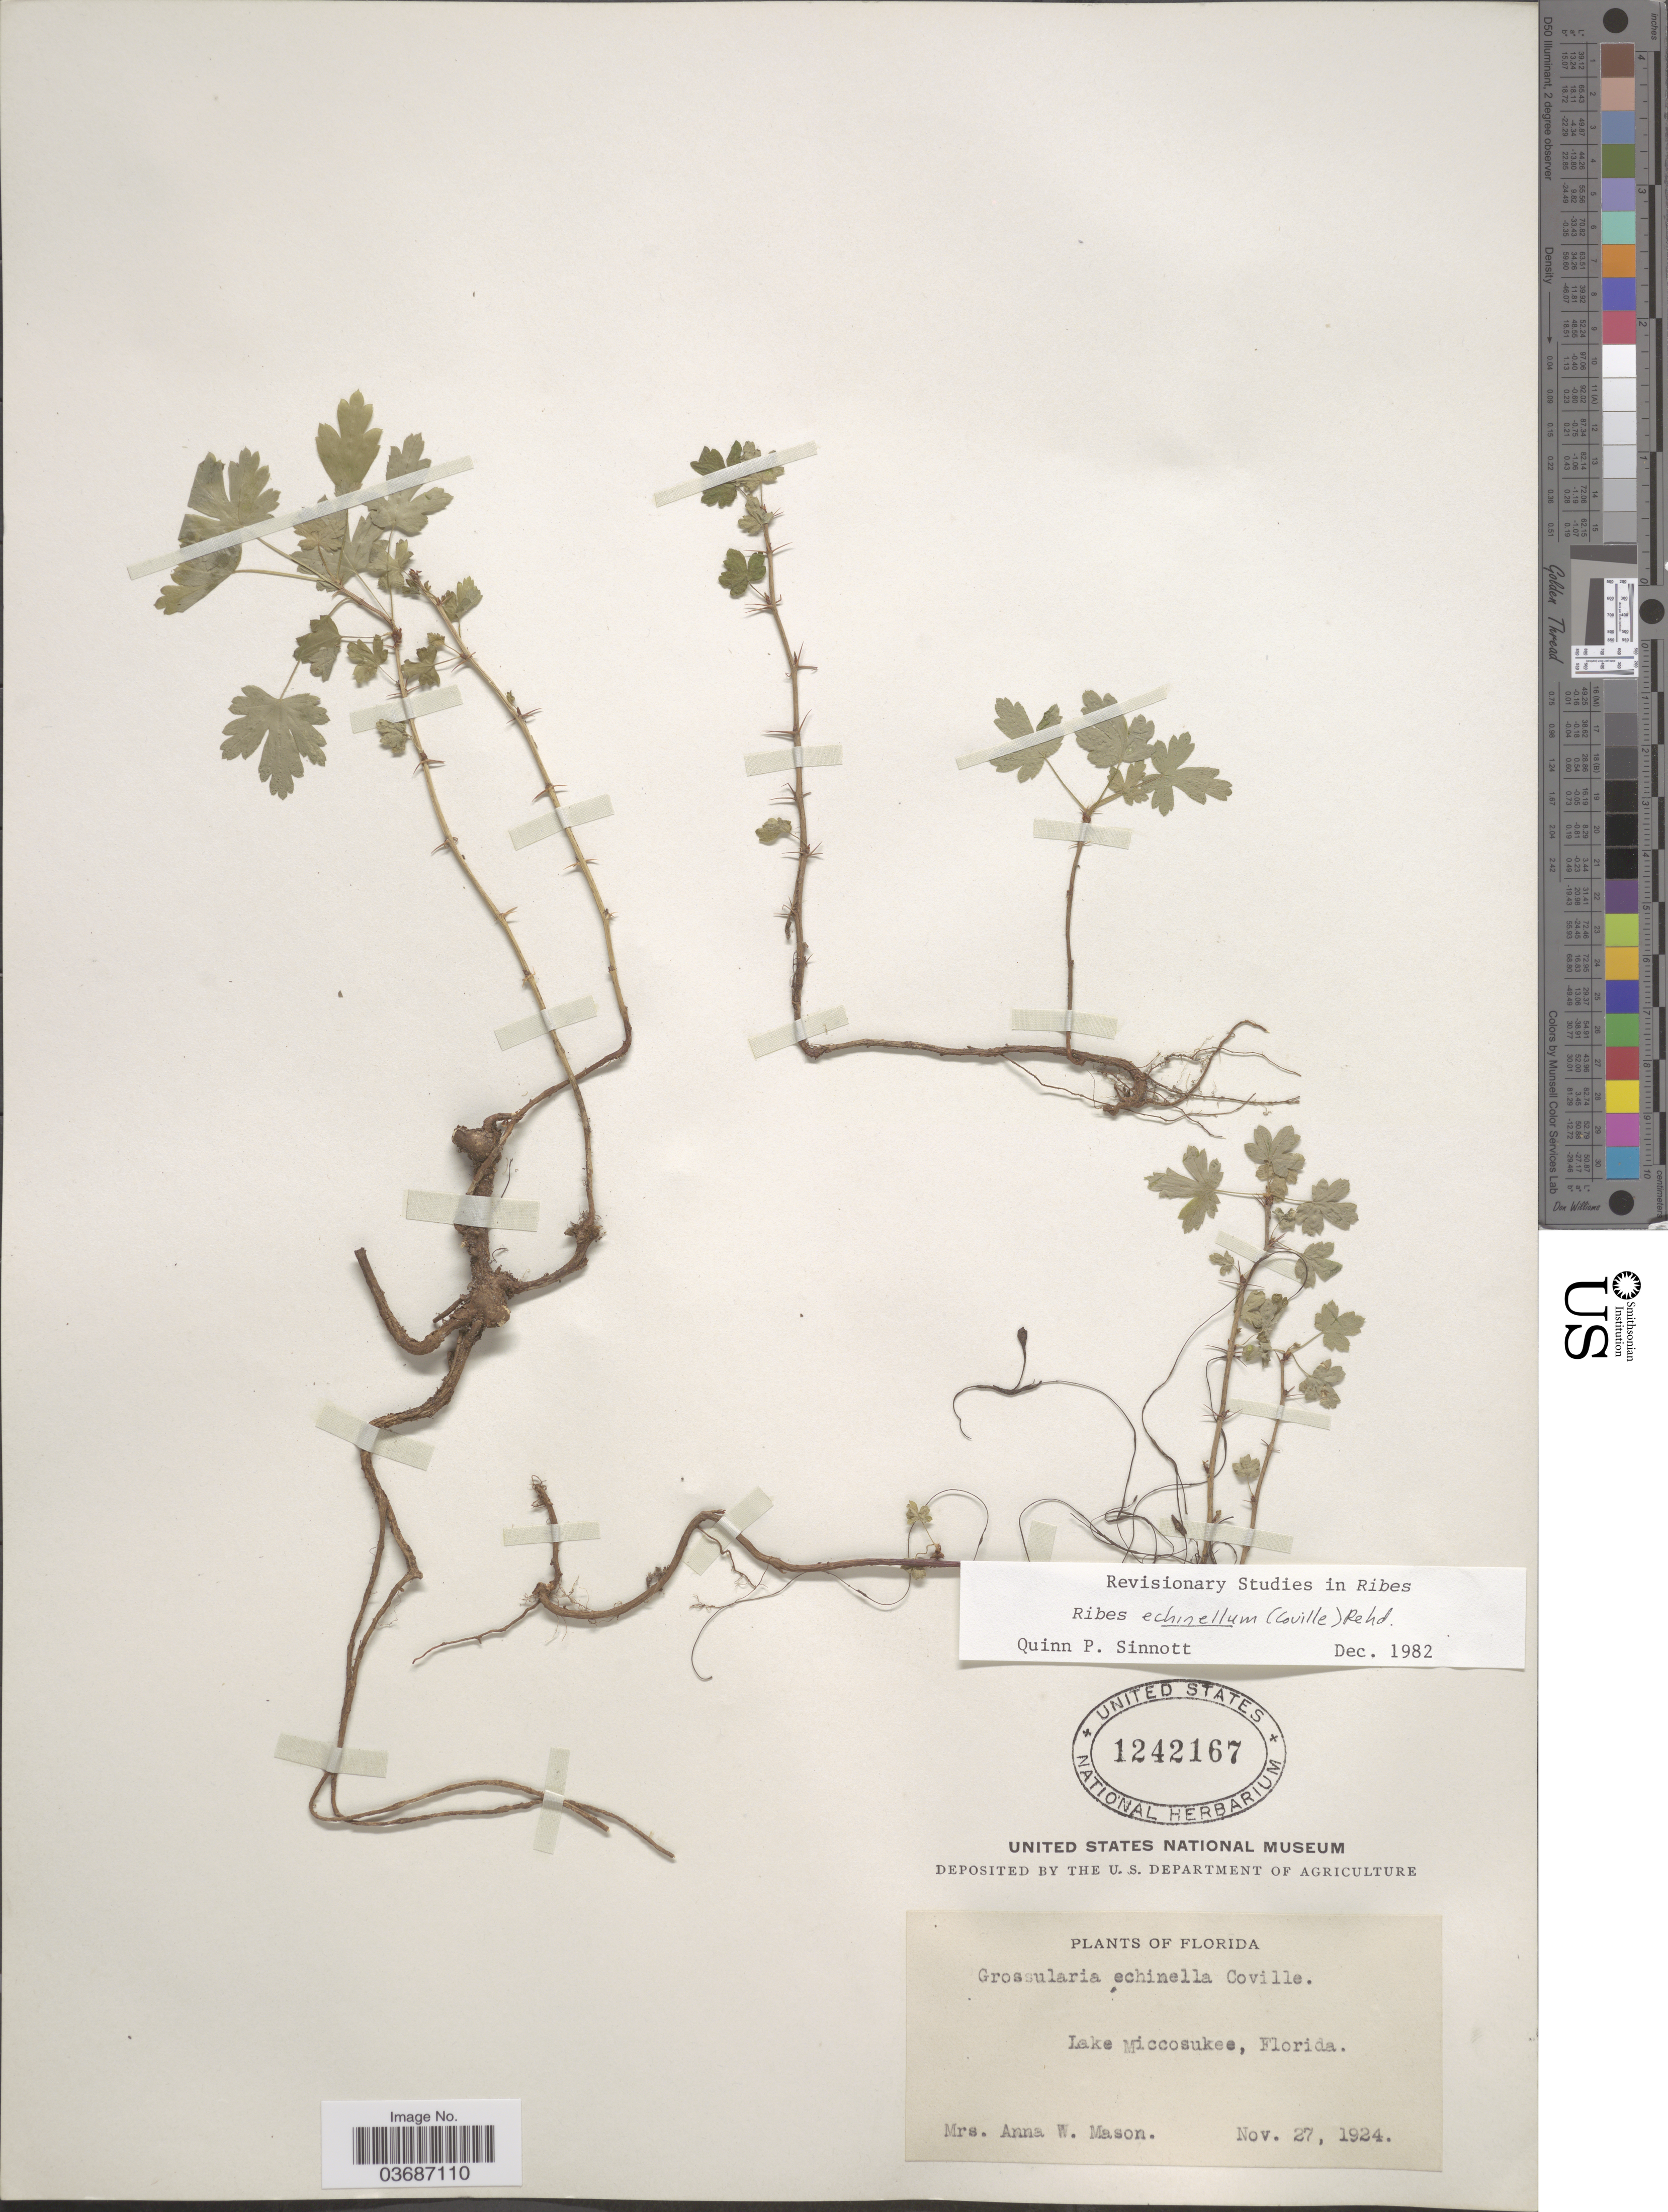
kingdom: Plantae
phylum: Tracheophyta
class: Magnoliopsida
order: Saxifragales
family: Grossulariaceae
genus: Ribes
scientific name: Ribes echinellum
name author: (Coville) Rehder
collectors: A. Mason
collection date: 1924-11-27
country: United States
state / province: Florida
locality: Lake Miccosukee.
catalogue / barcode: US 1242167